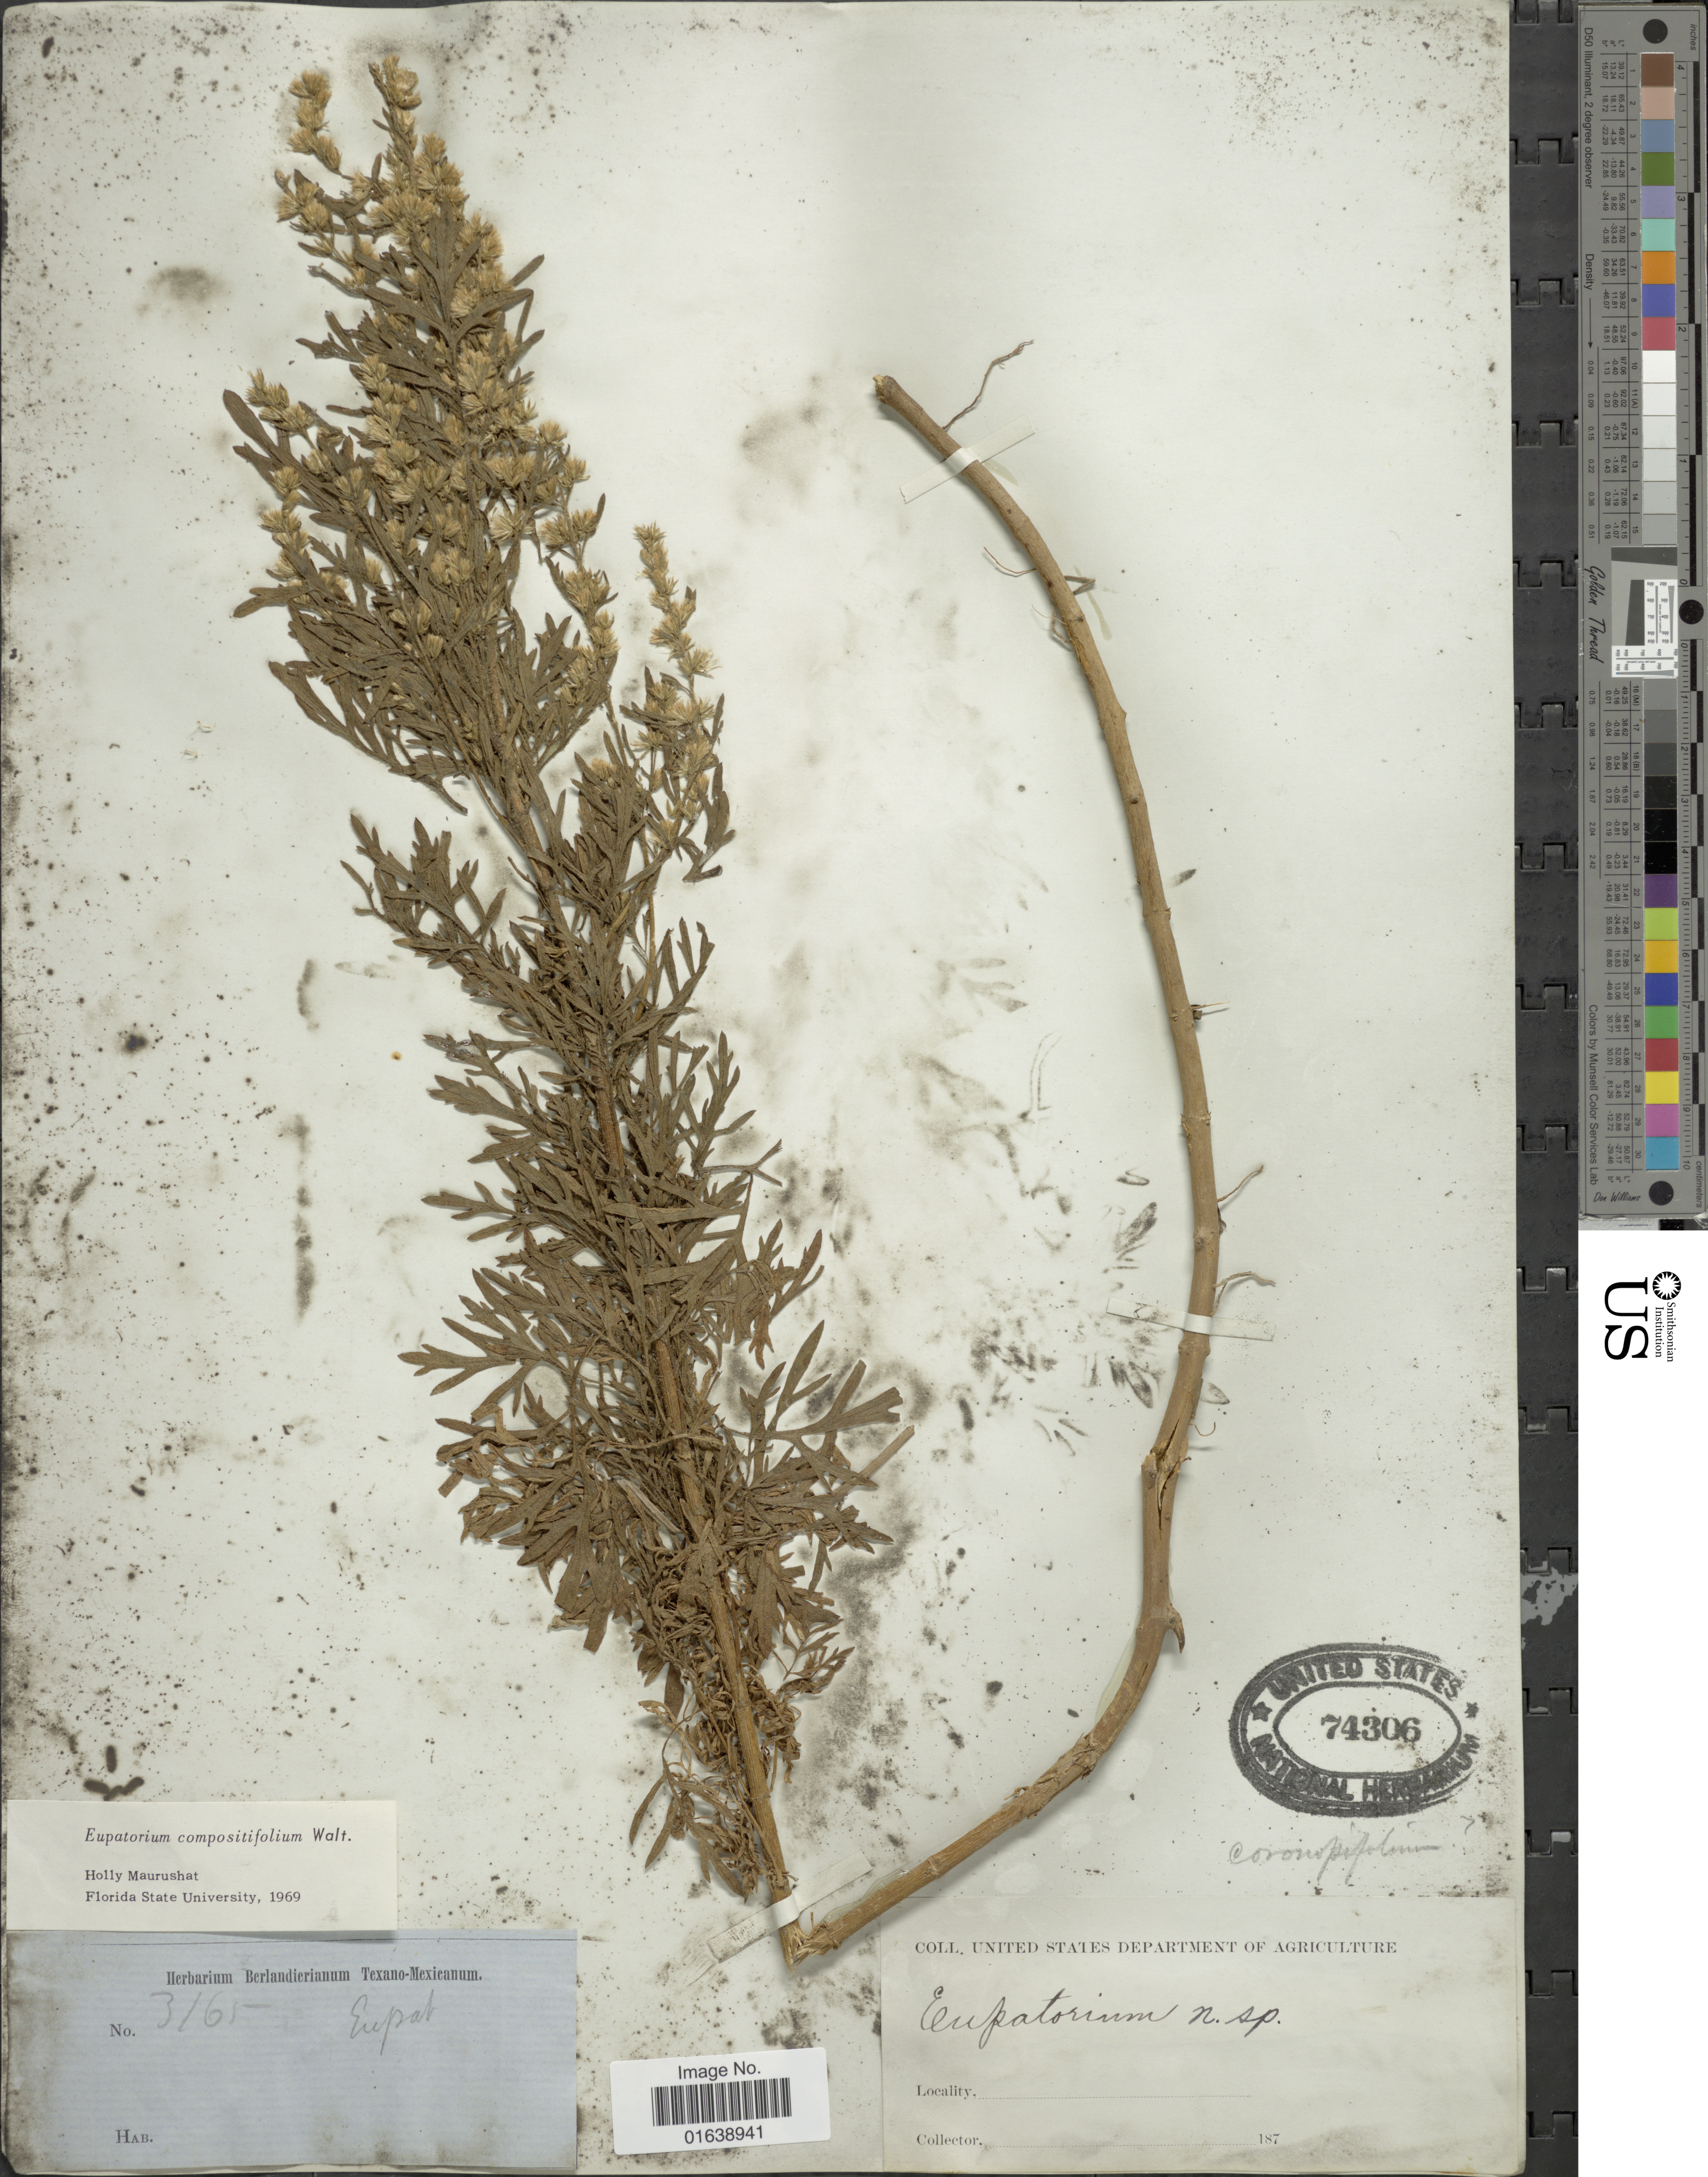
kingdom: Plantae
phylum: Tracheophyta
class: Magnoliopsida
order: Asterales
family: Asteraceae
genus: Eupatorium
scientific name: Eupatorium compositifolium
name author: Walter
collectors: ex Herb. Berlandierianum Texano-Mexicanum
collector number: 3165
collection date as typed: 187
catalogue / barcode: US 74306